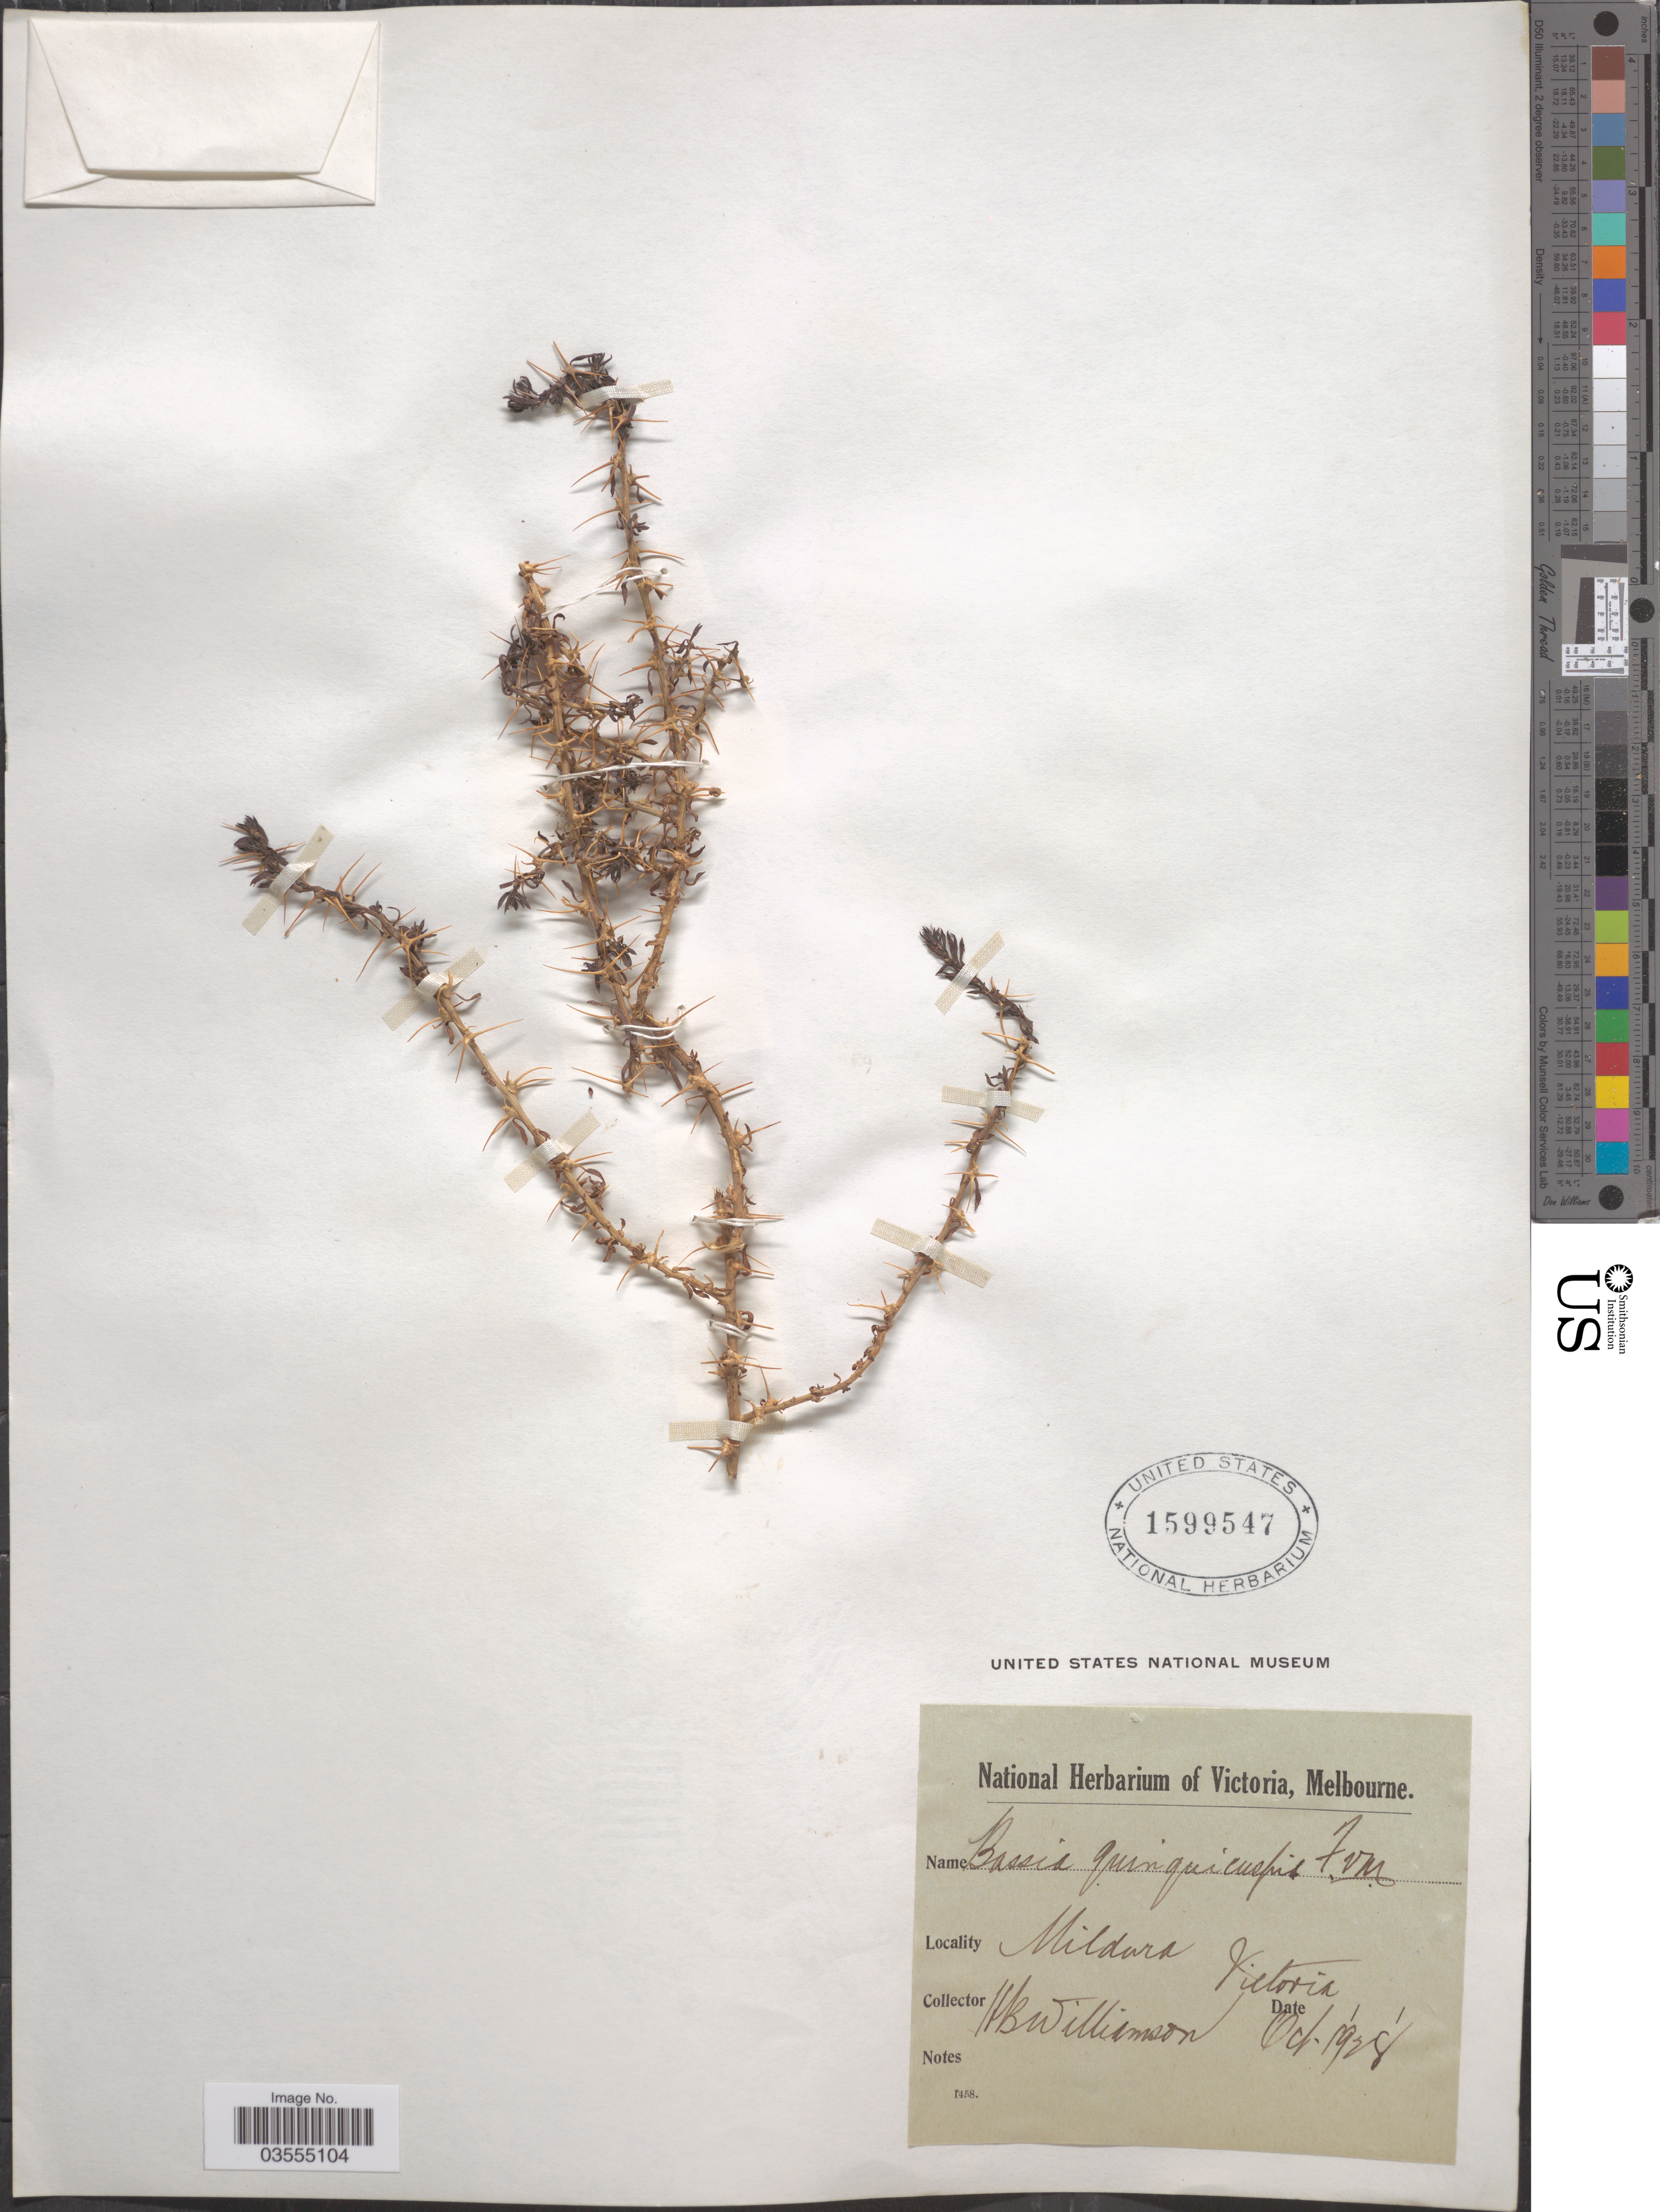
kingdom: Plantae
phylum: Tracheophyta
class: Magnoliopsida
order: Caryophyllales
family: Amaranthaceae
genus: Sclerolaena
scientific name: Sclerolaena muricata var. muricata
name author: (Moq.) Domin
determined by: Strong, Mark T., (BOT), Smithsonian Institution - National Museum of Natural History (UNITED STATES)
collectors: H. Williamson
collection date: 1928-10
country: Australia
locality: Mildura Victoria.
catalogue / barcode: US 1599547